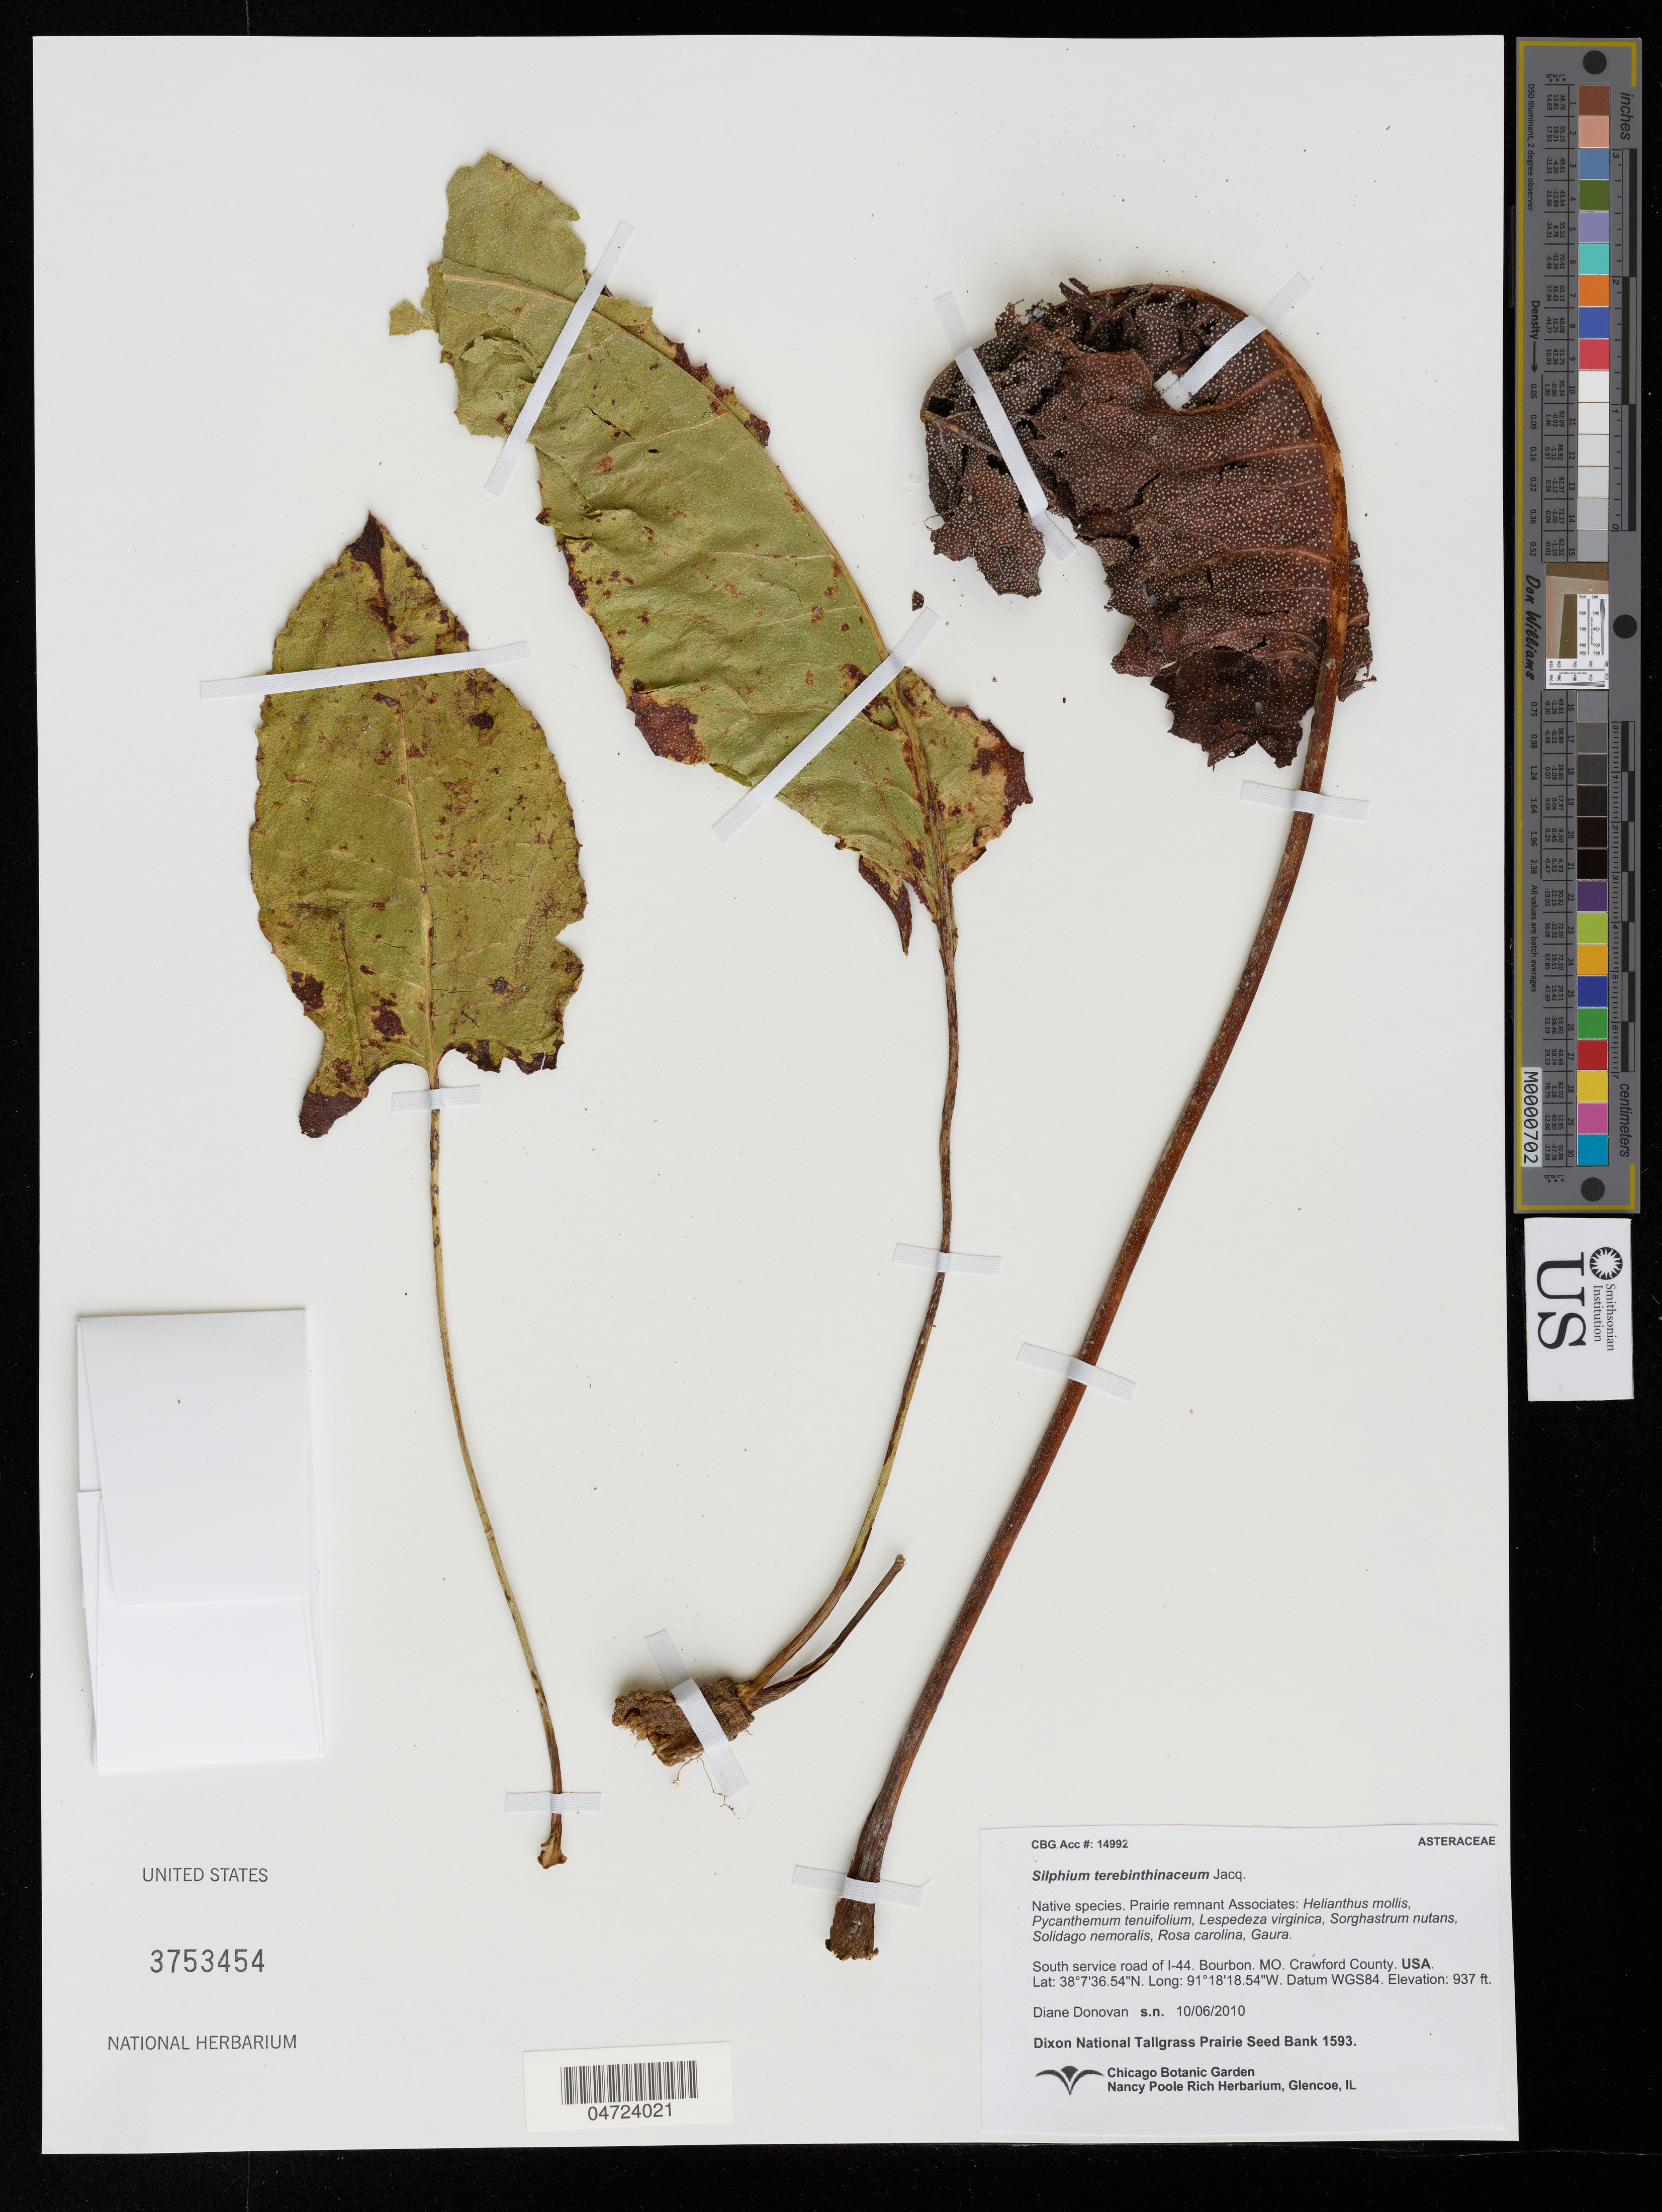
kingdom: Plantae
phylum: Tracheophyta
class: Magnoliopsida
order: Asterales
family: Asteraceae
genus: Silphium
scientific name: Silphium terebinthinaceum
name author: Jacq.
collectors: D. Donovan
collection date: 2010-10-06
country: United States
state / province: Missouri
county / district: Crawford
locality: South service road of I-44. Bourbon. Crawford County.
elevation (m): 286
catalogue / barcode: US 3753454